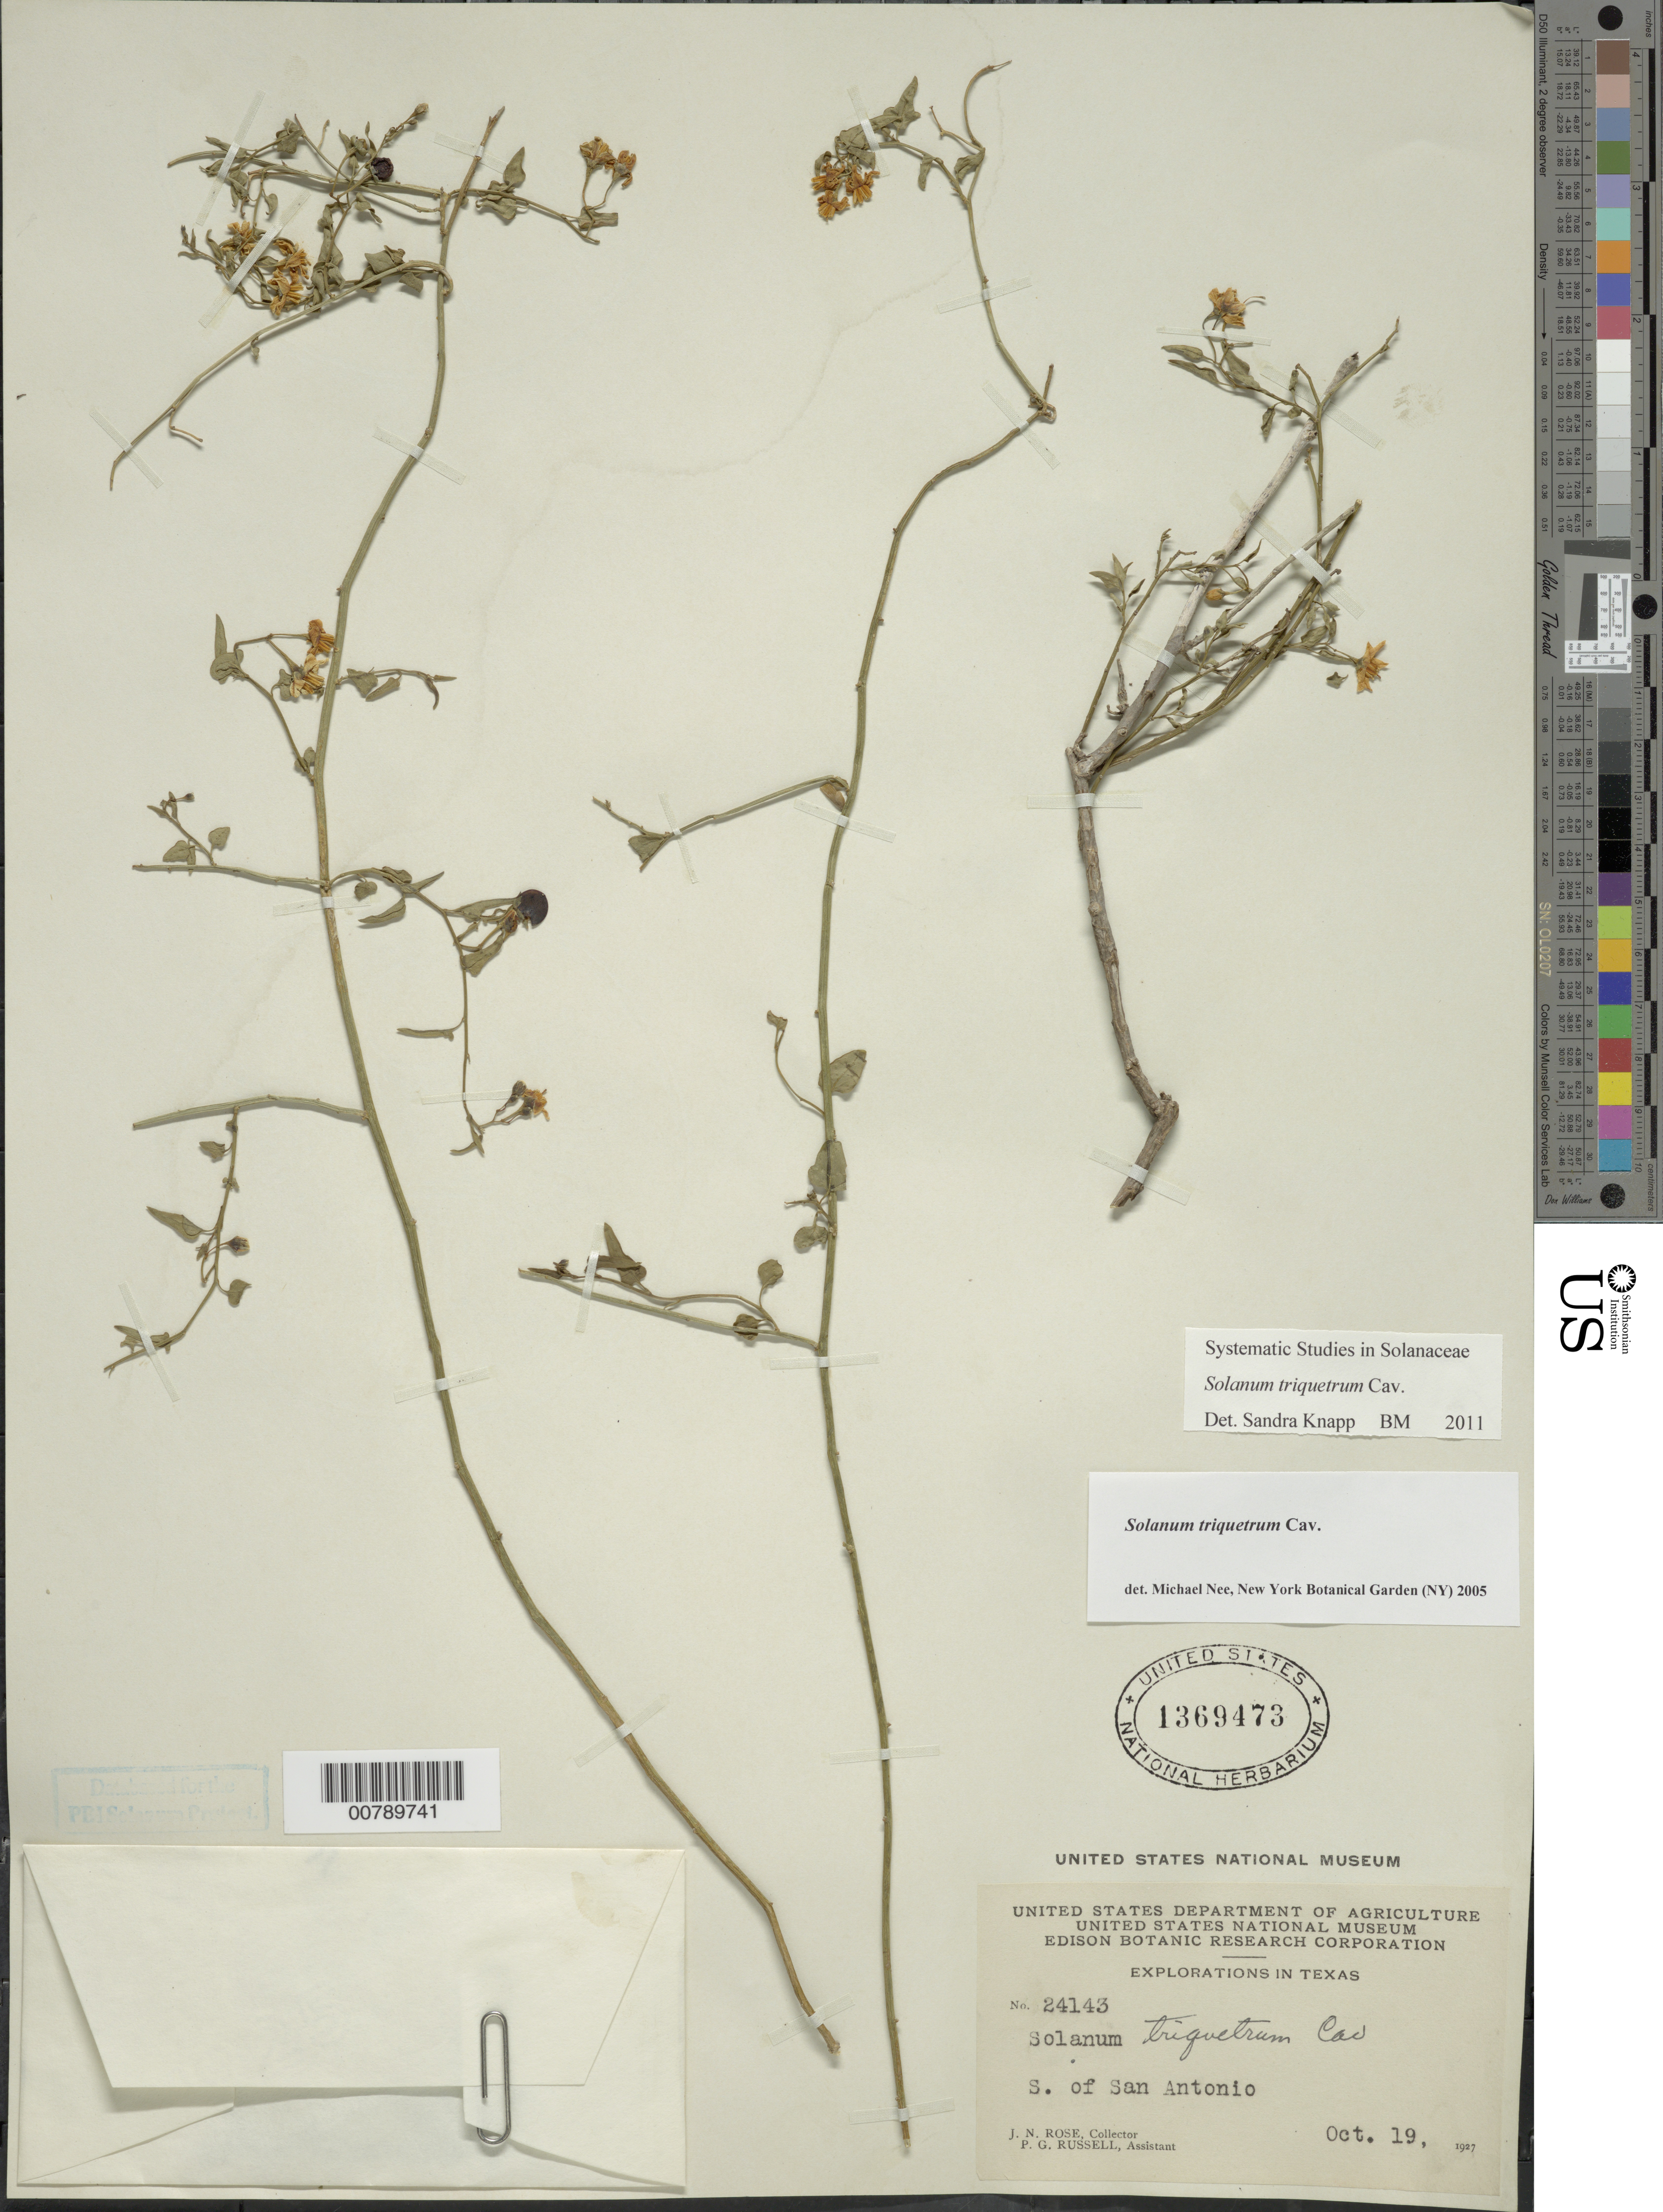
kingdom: Plantae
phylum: Tracheophyta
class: Magnoliopsida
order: Solanales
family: Solanaceae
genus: Solanum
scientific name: Solanum triquetrum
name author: Cav.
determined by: Knapp, S. D.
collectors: J. N. Rose & G. Rose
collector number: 24143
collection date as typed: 19 Oct 1927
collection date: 1927-10-19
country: United States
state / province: Texas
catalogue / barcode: US 1369473